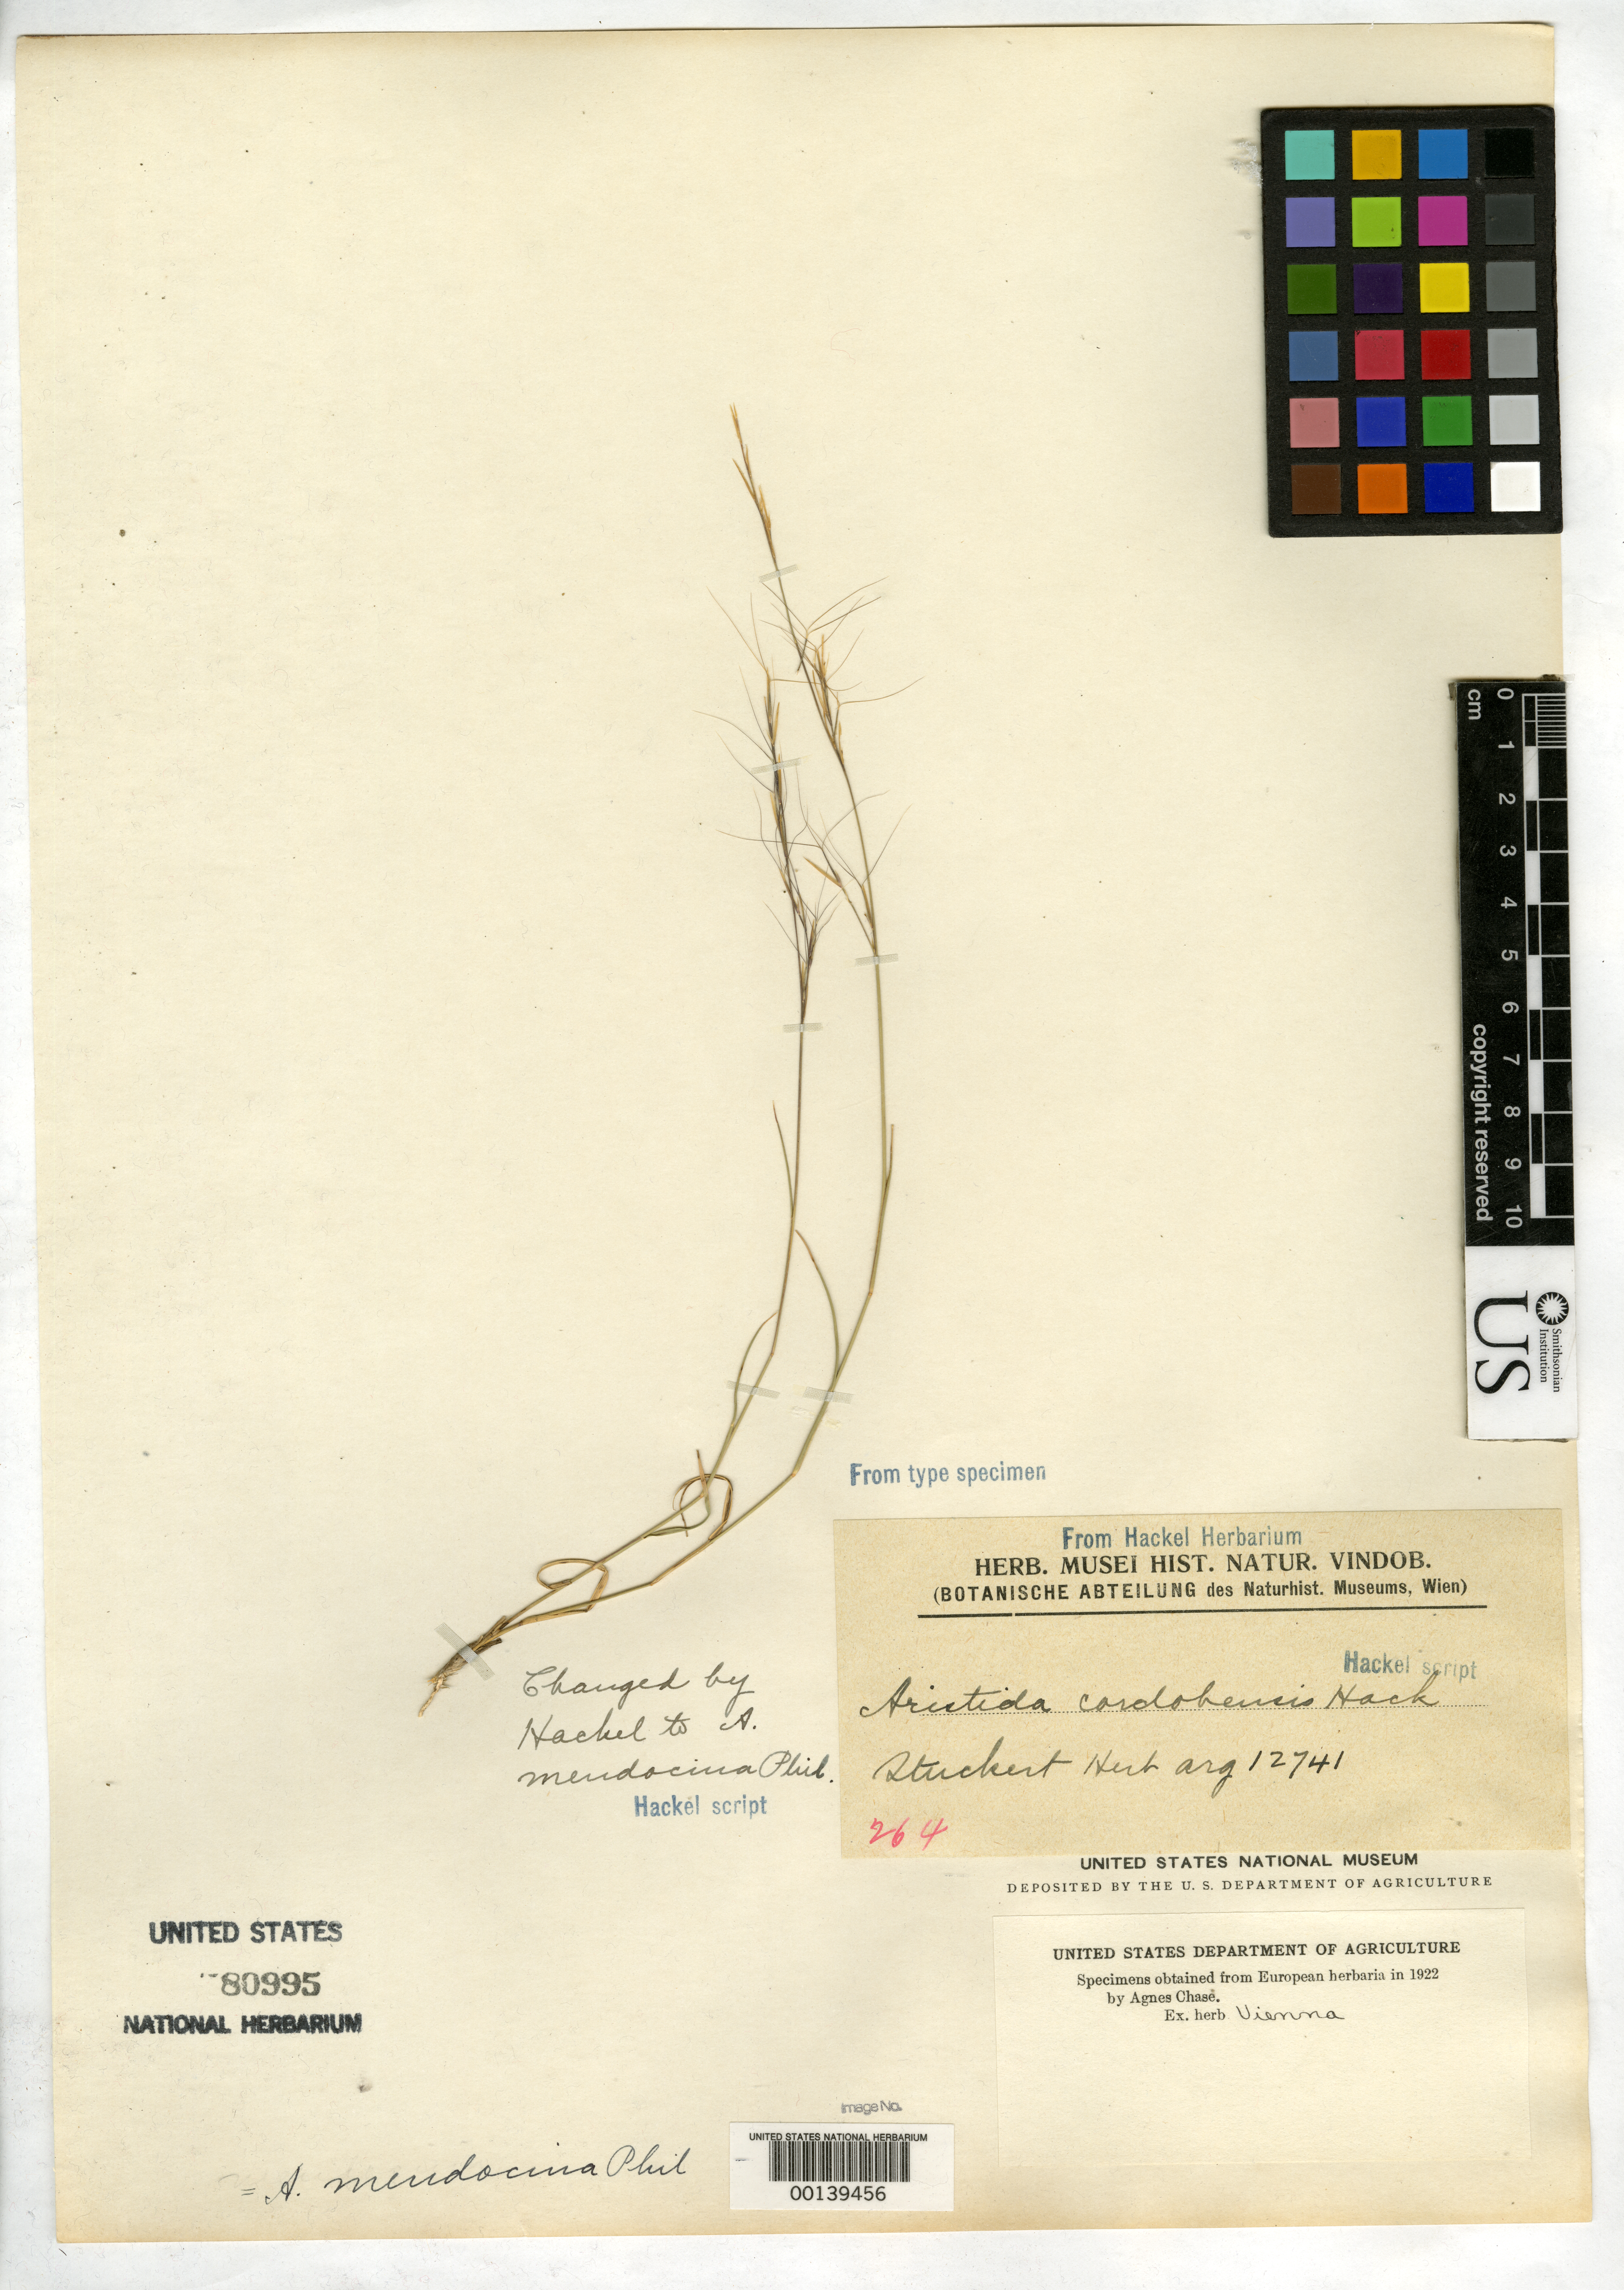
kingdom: Plantae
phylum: Tracheophyta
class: Liliopsida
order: Poales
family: Poaceae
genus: Aristida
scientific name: Aristida cordobensis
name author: Hack. in Stuck.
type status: Type Fragment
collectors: T. Stuckert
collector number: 12741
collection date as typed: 13 Feb 1903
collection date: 1903-02-13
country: Argentina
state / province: Córdoba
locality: Quebrada del Rio de alta Garcia.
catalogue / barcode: US 80995